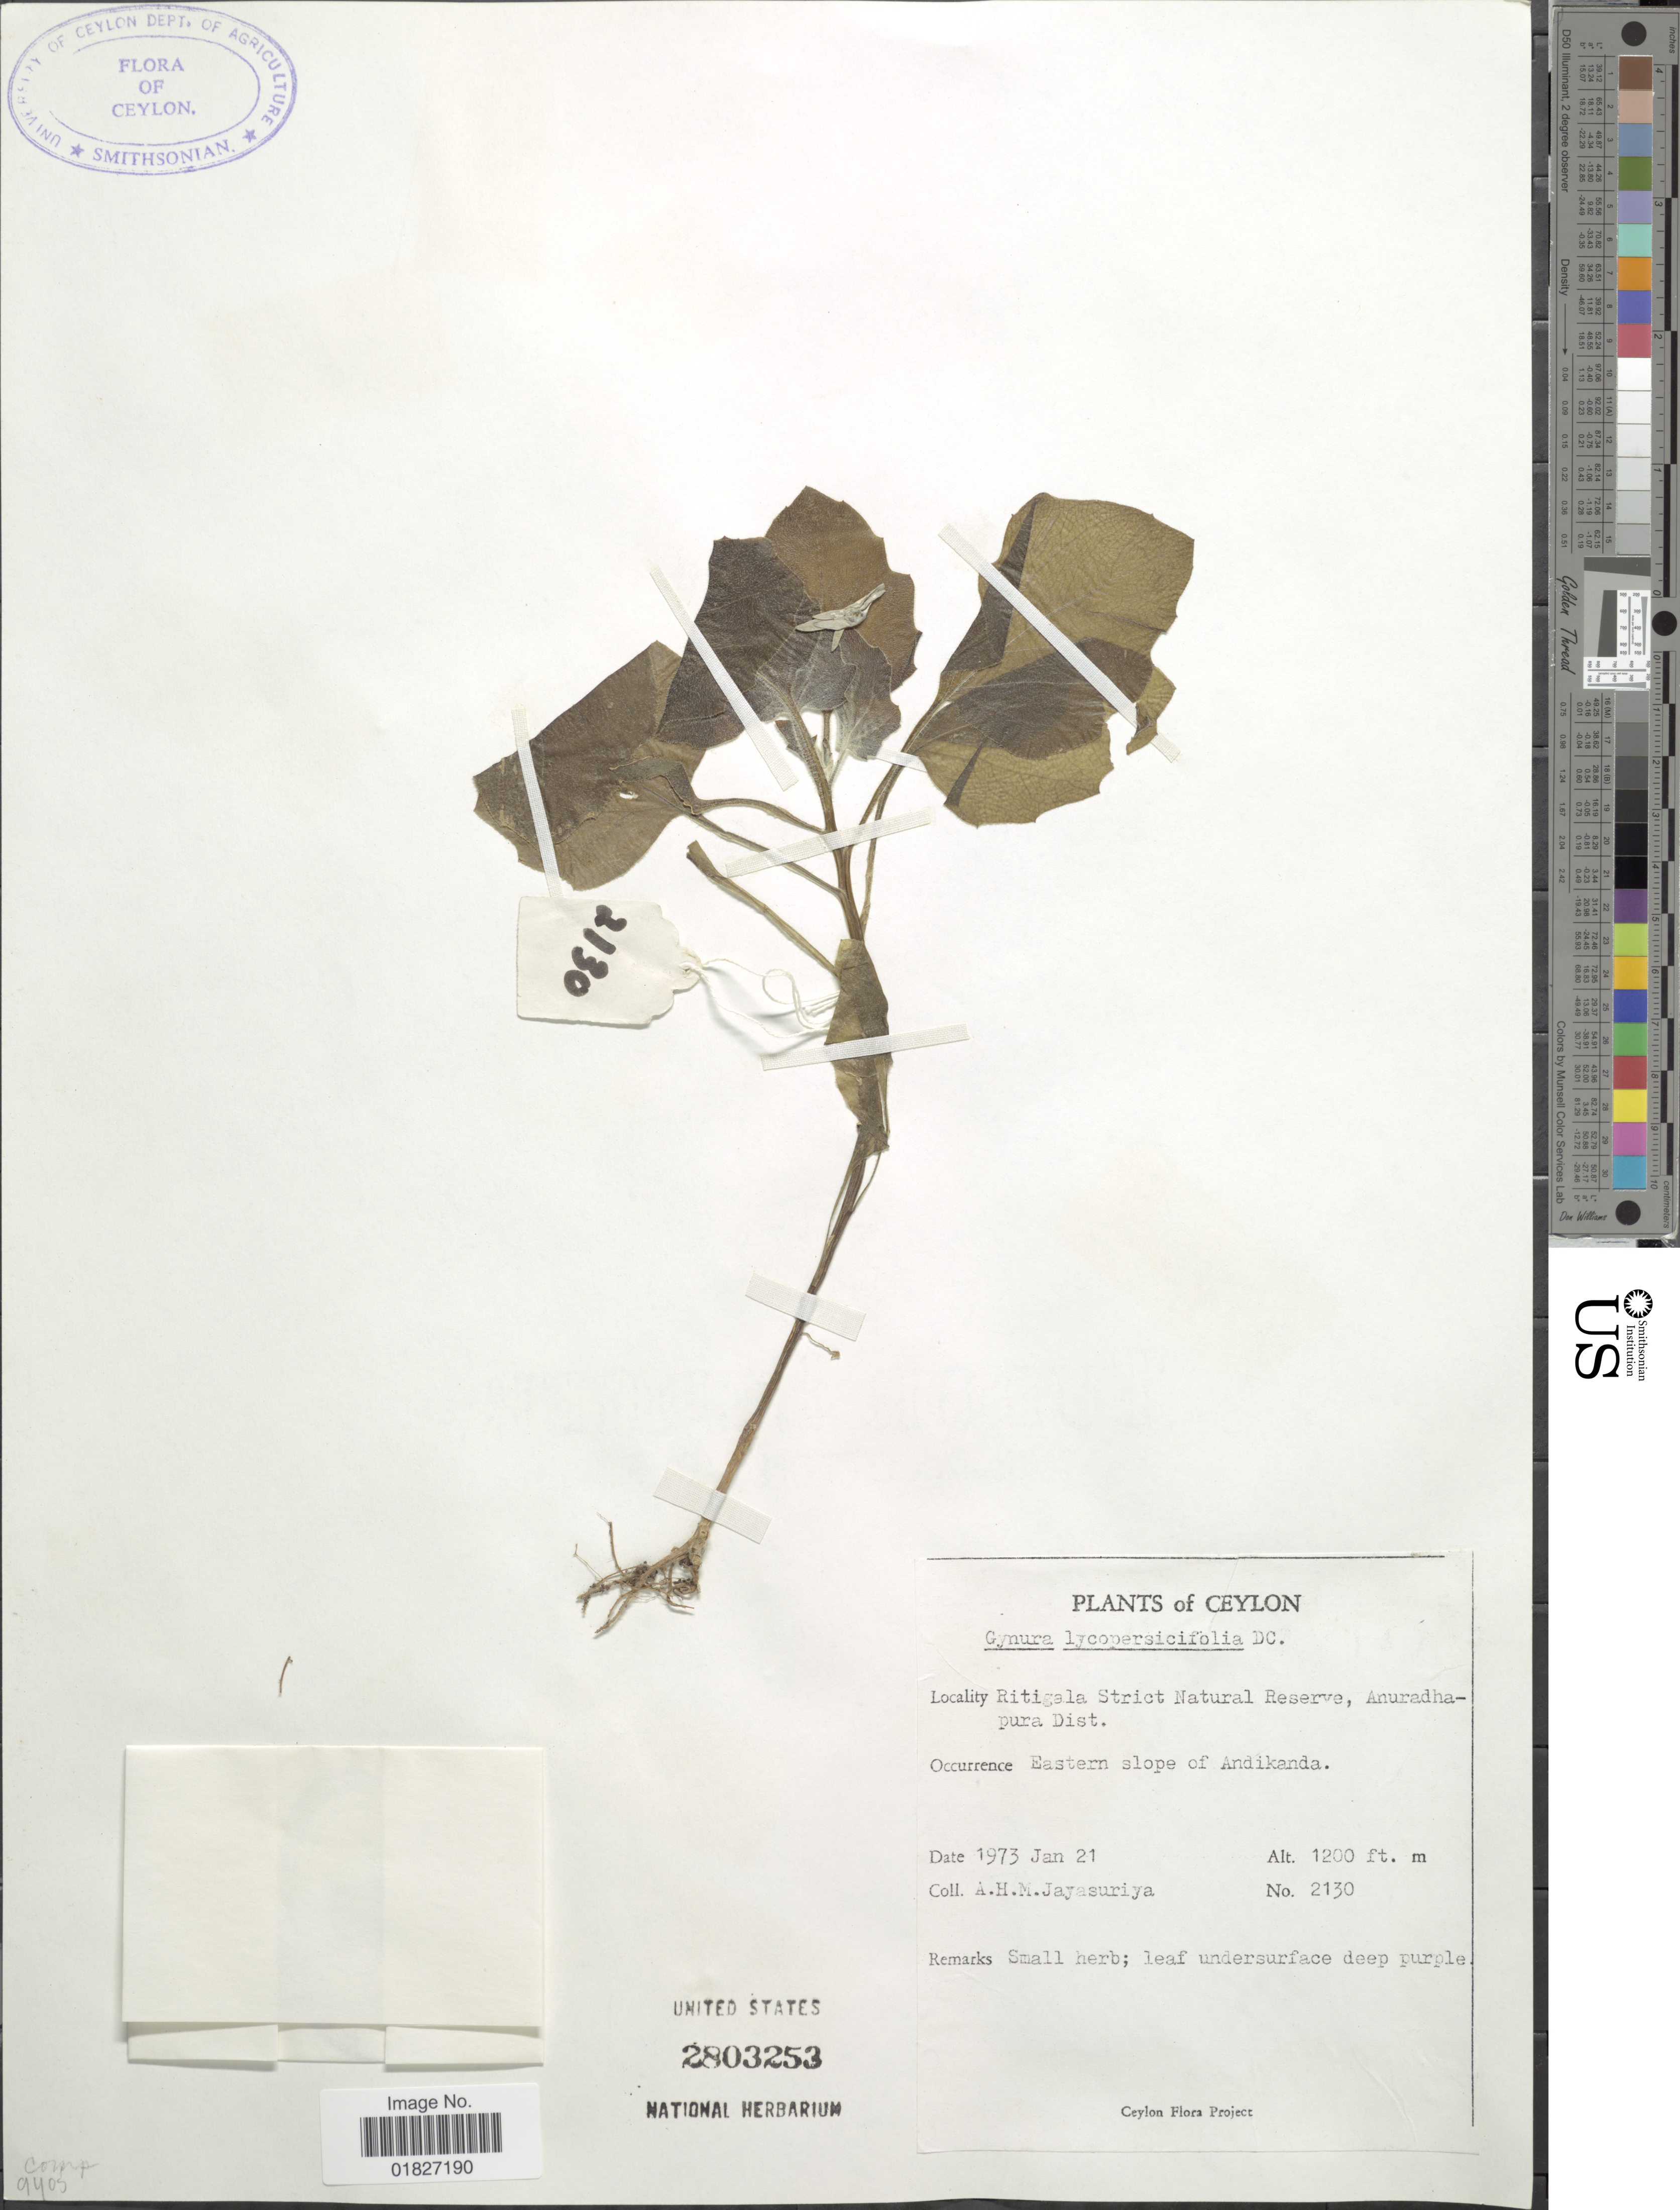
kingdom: Plantae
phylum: Tracheophyta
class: Magnoliopsida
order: Asterales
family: Asteraceae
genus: Gynura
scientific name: Gynura lycopersicifolia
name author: DC.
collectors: A. H. Jayasuriya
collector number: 2130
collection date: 1973-01-21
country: Sri Lanka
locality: Ceylon, Ritigal Strict Natural Reserve, Anuradhapura Dist., eastern slope of Andikanda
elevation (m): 366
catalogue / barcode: US 2803253